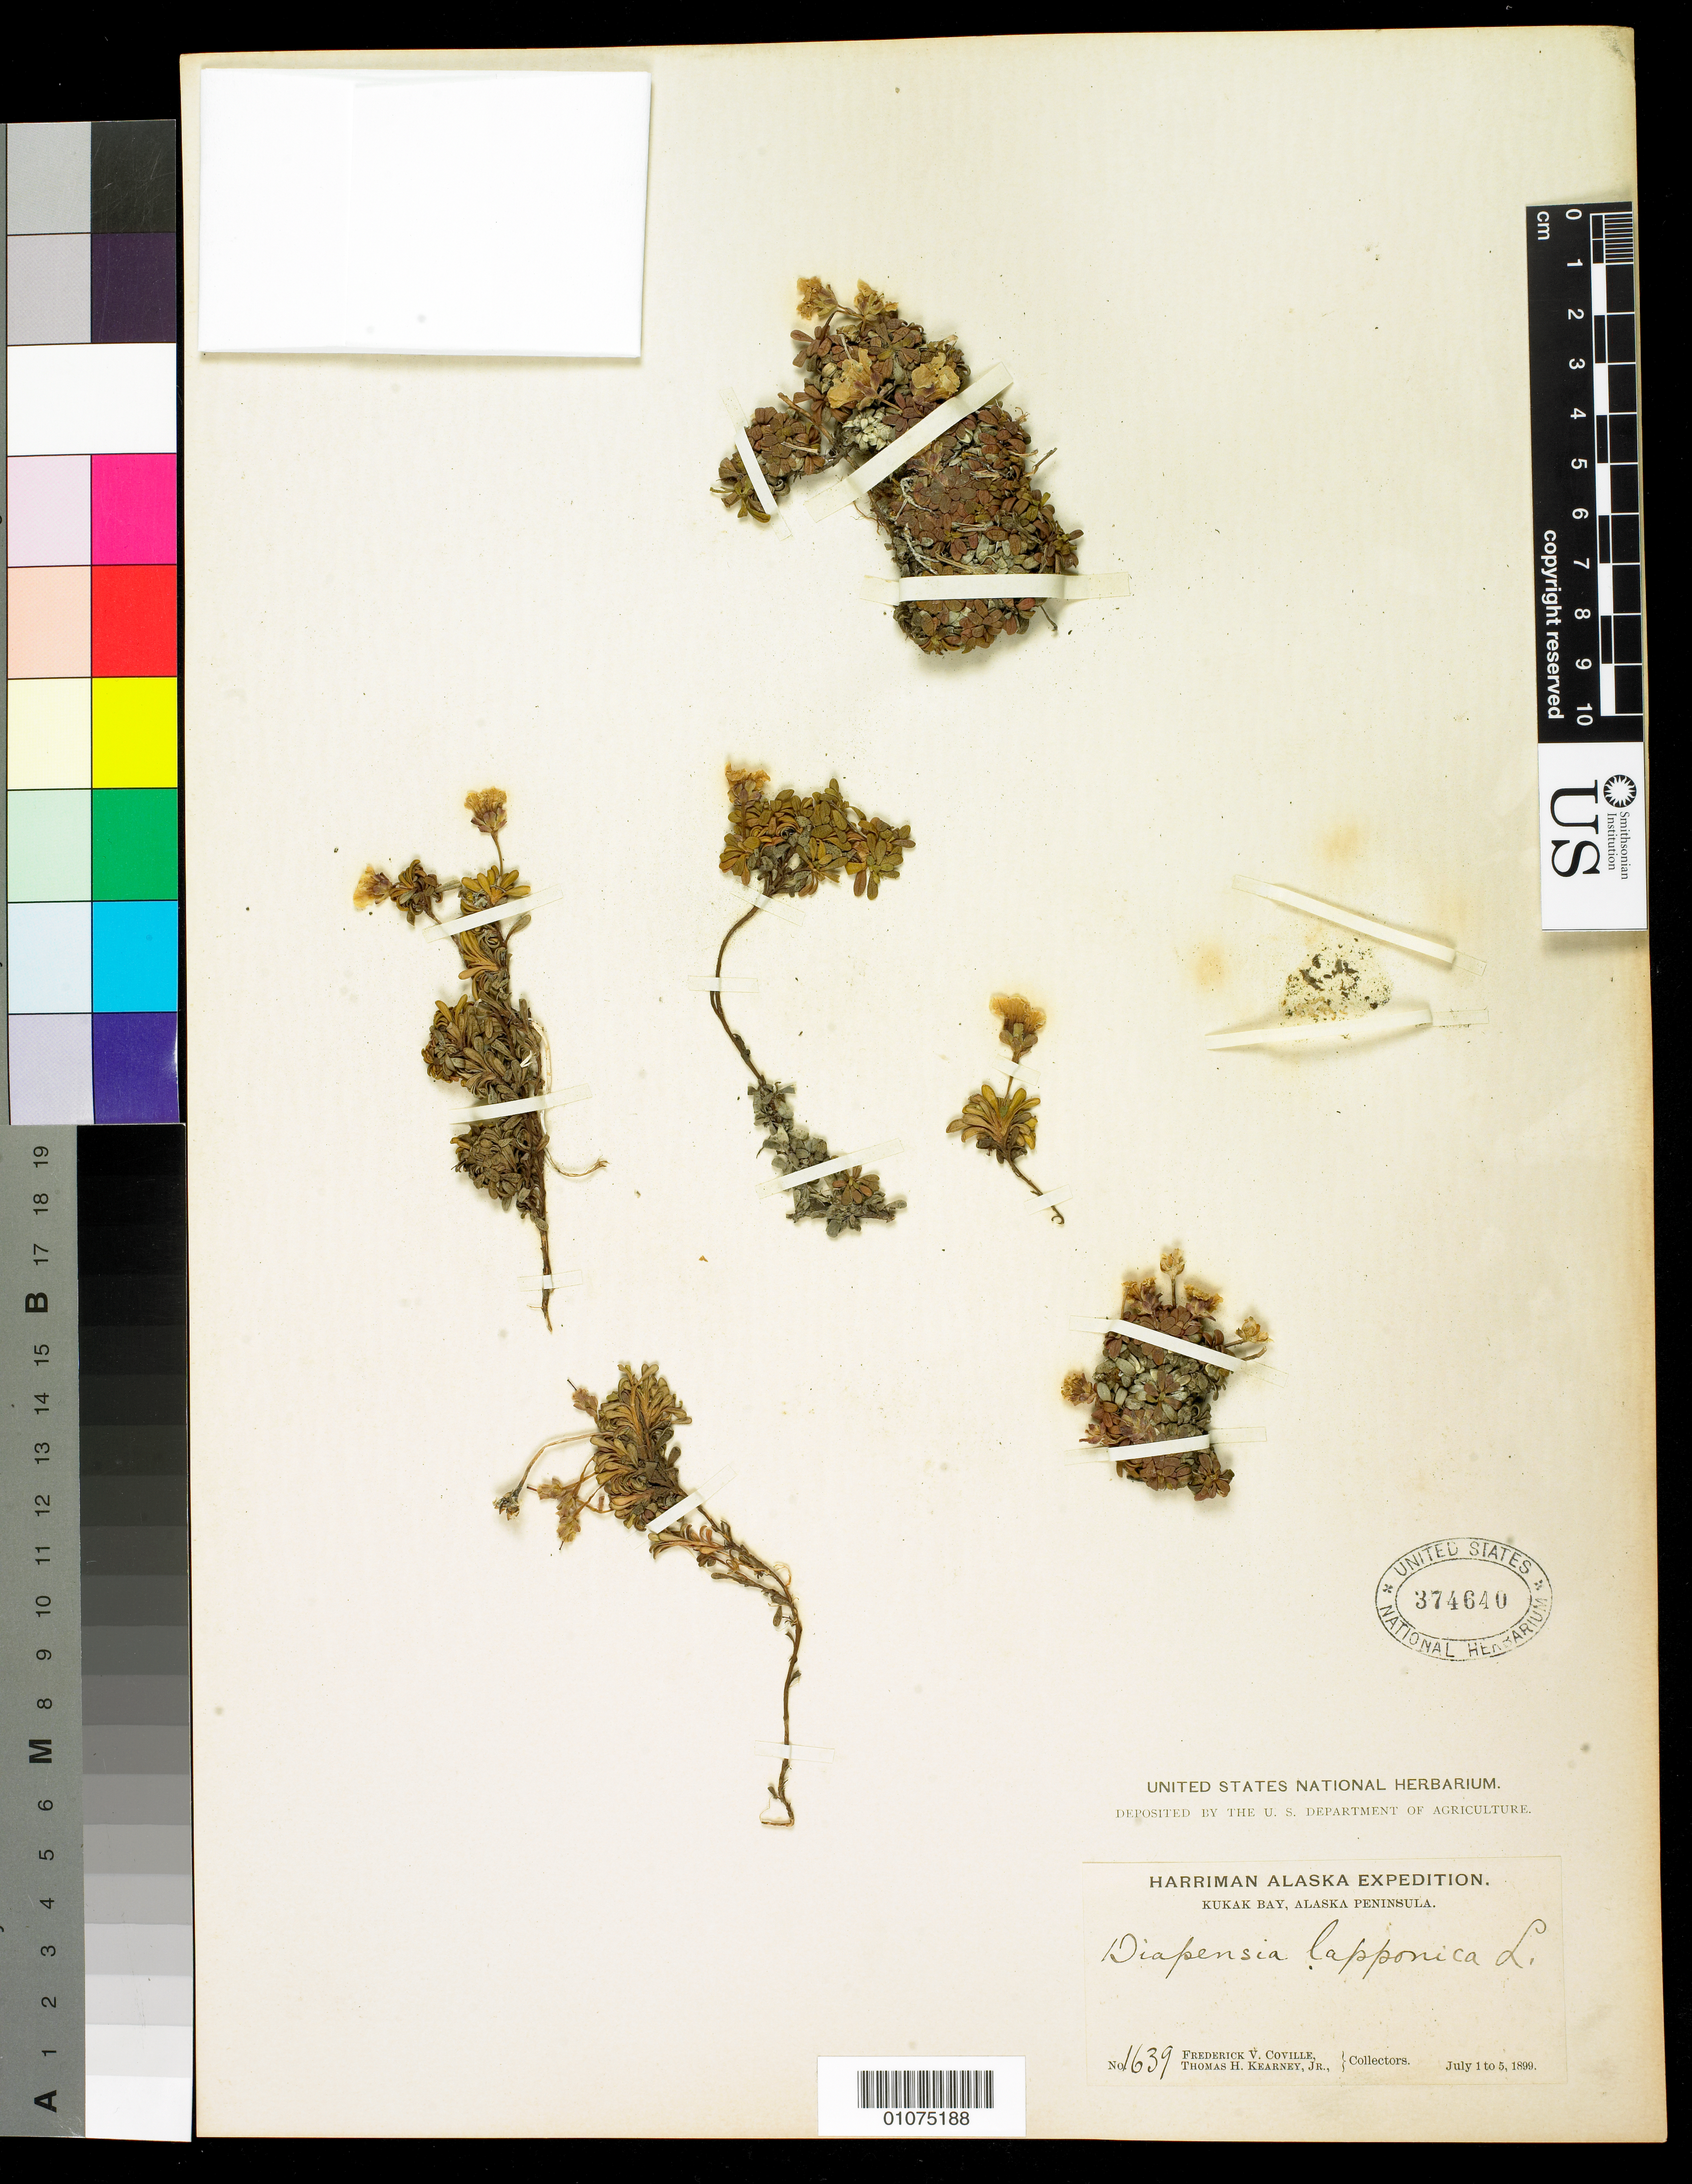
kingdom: Plantae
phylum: Tracheophyta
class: Magnoliopsida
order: Ericales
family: Diapensiaceae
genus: Diapensia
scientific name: Diapensia lapponica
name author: L.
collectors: F. V. Coville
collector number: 1639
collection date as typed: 1 Jul 1899 to 5 Jul 1899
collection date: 1899-07-01/1899-07-05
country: United States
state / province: Alaska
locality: Kukak Bay, Alaska Peninsula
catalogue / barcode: US 374640